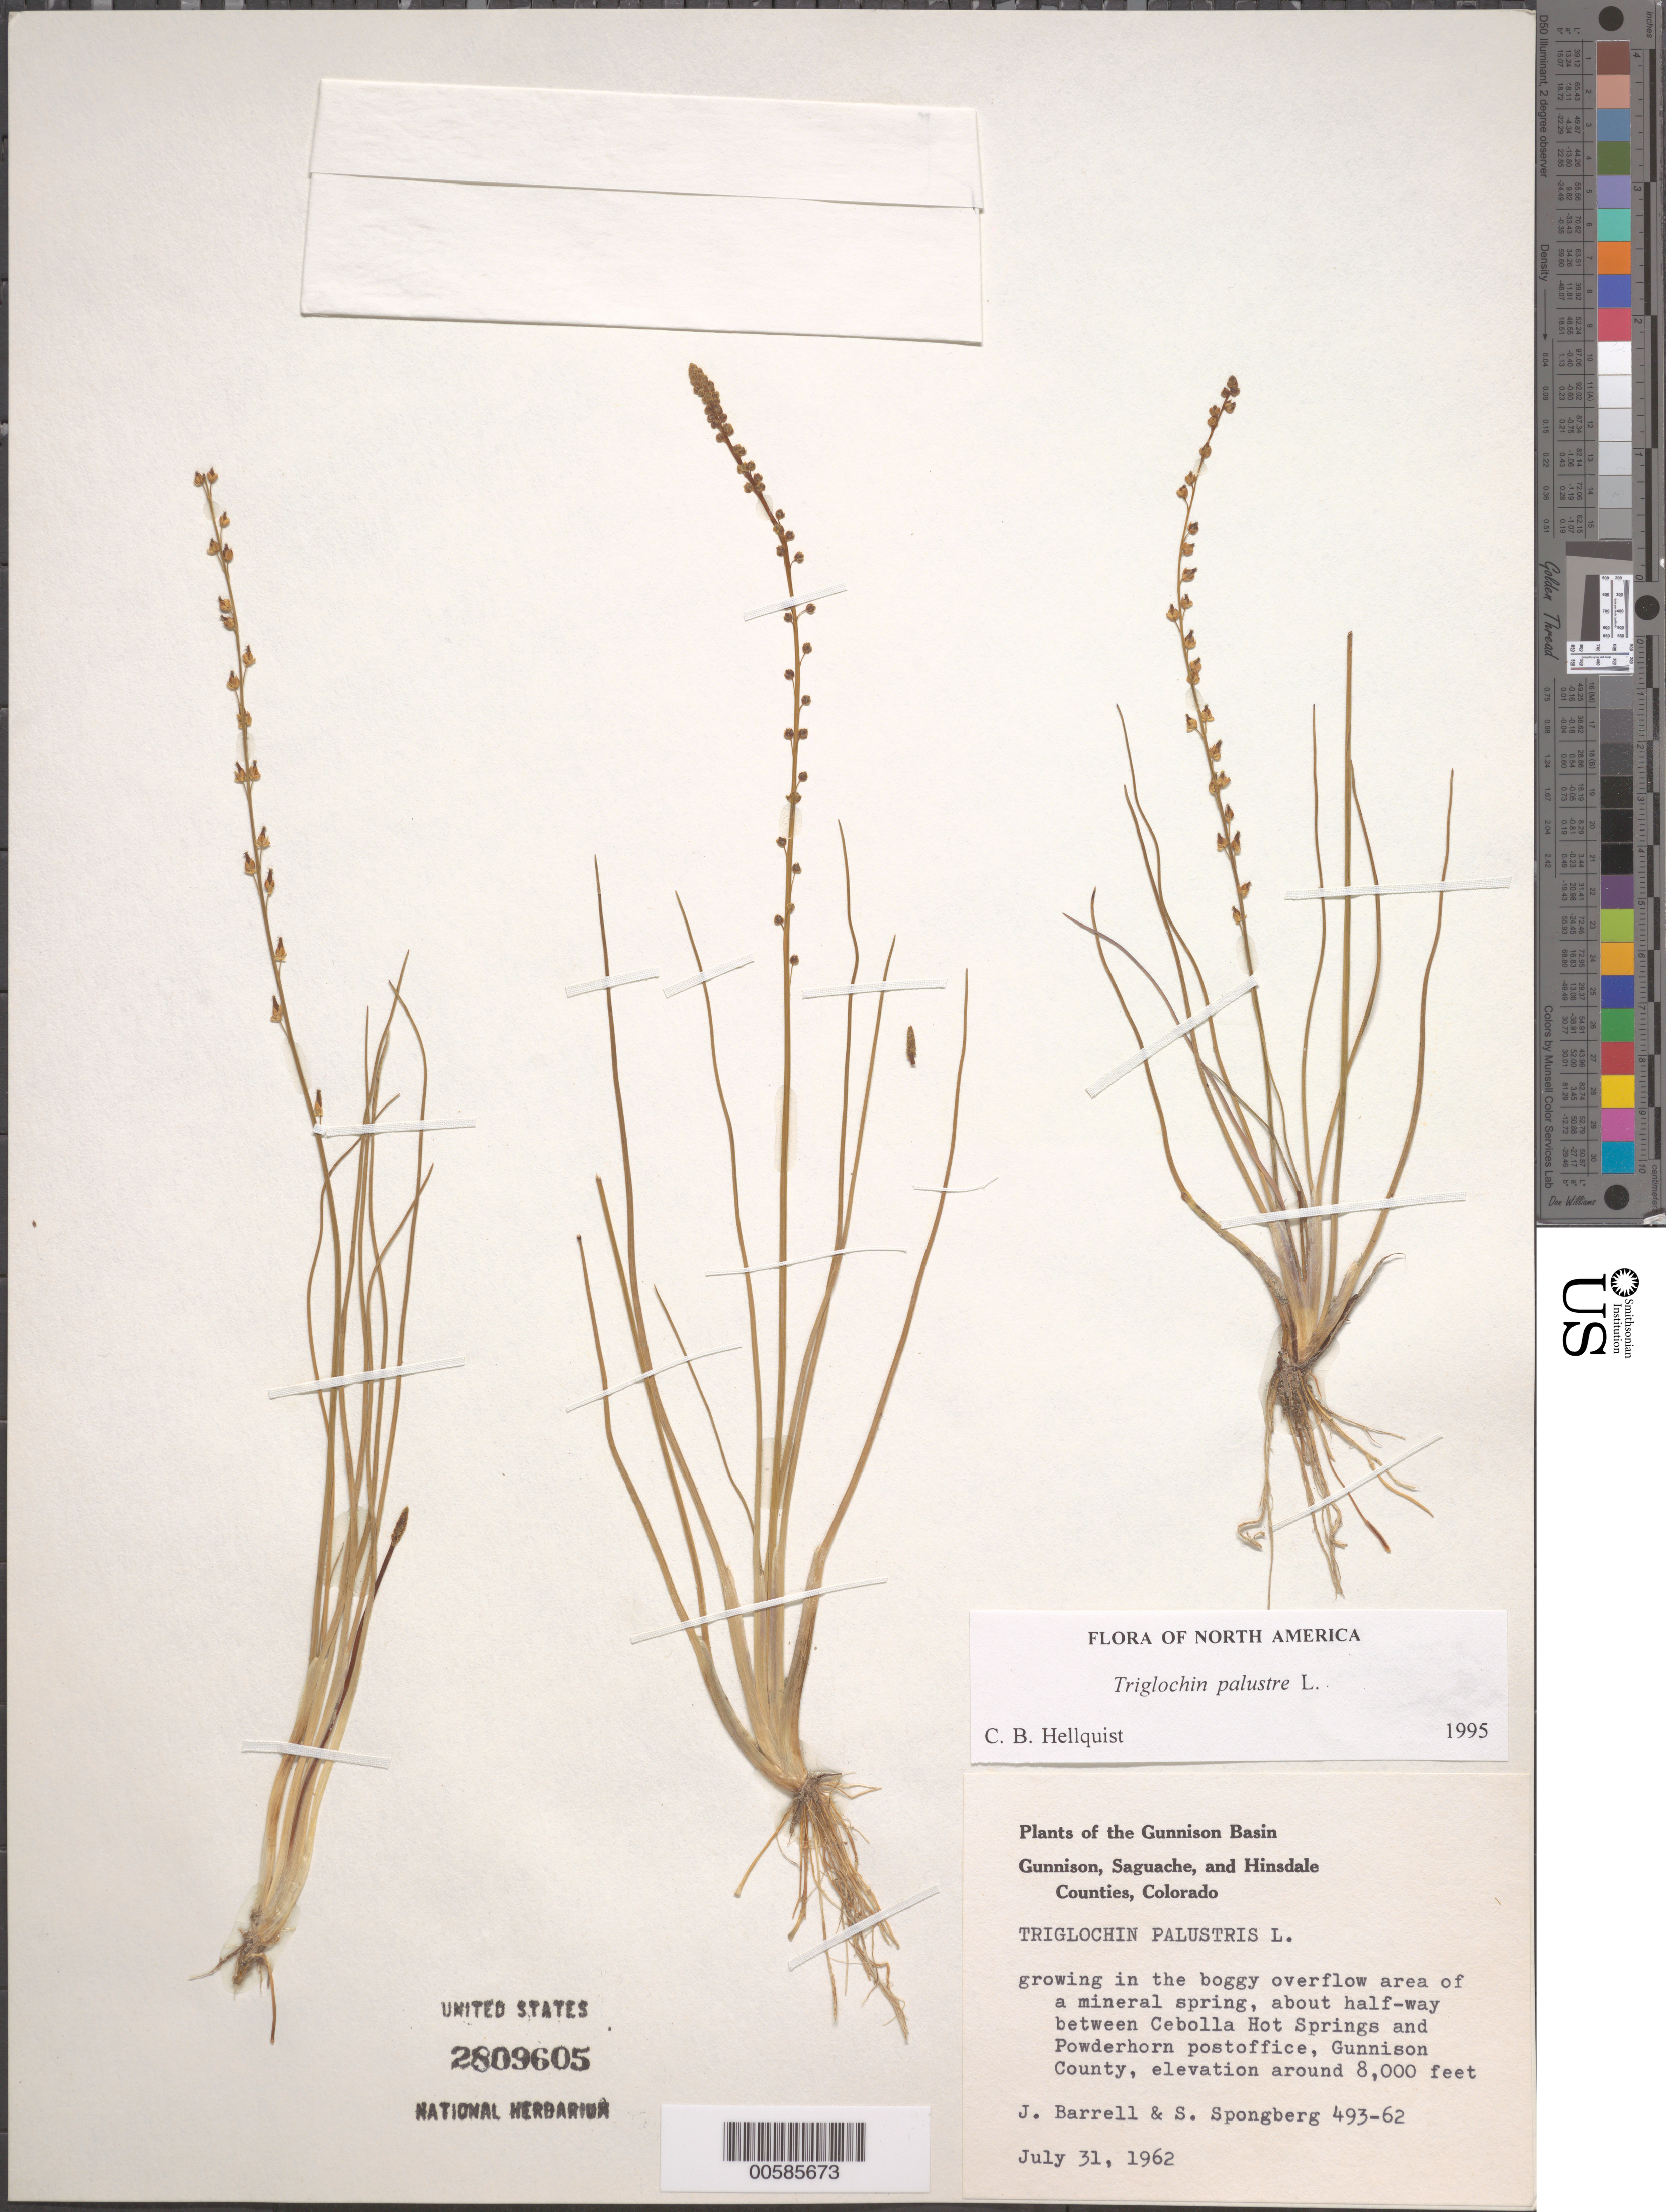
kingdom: Plantae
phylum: Tracheophyta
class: Liliopsida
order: Alismatales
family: Juncaginaceae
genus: Triglochin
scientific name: Triglochin palustris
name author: L.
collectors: J. Barrell & S. A.Spongberg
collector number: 493-62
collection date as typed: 31 Jul 1962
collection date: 1962-07-31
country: United States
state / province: Colorado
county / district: Gunnison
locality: Between Cebolla Hot Springs and Powderhorn postoffice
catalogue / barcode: US 2809605